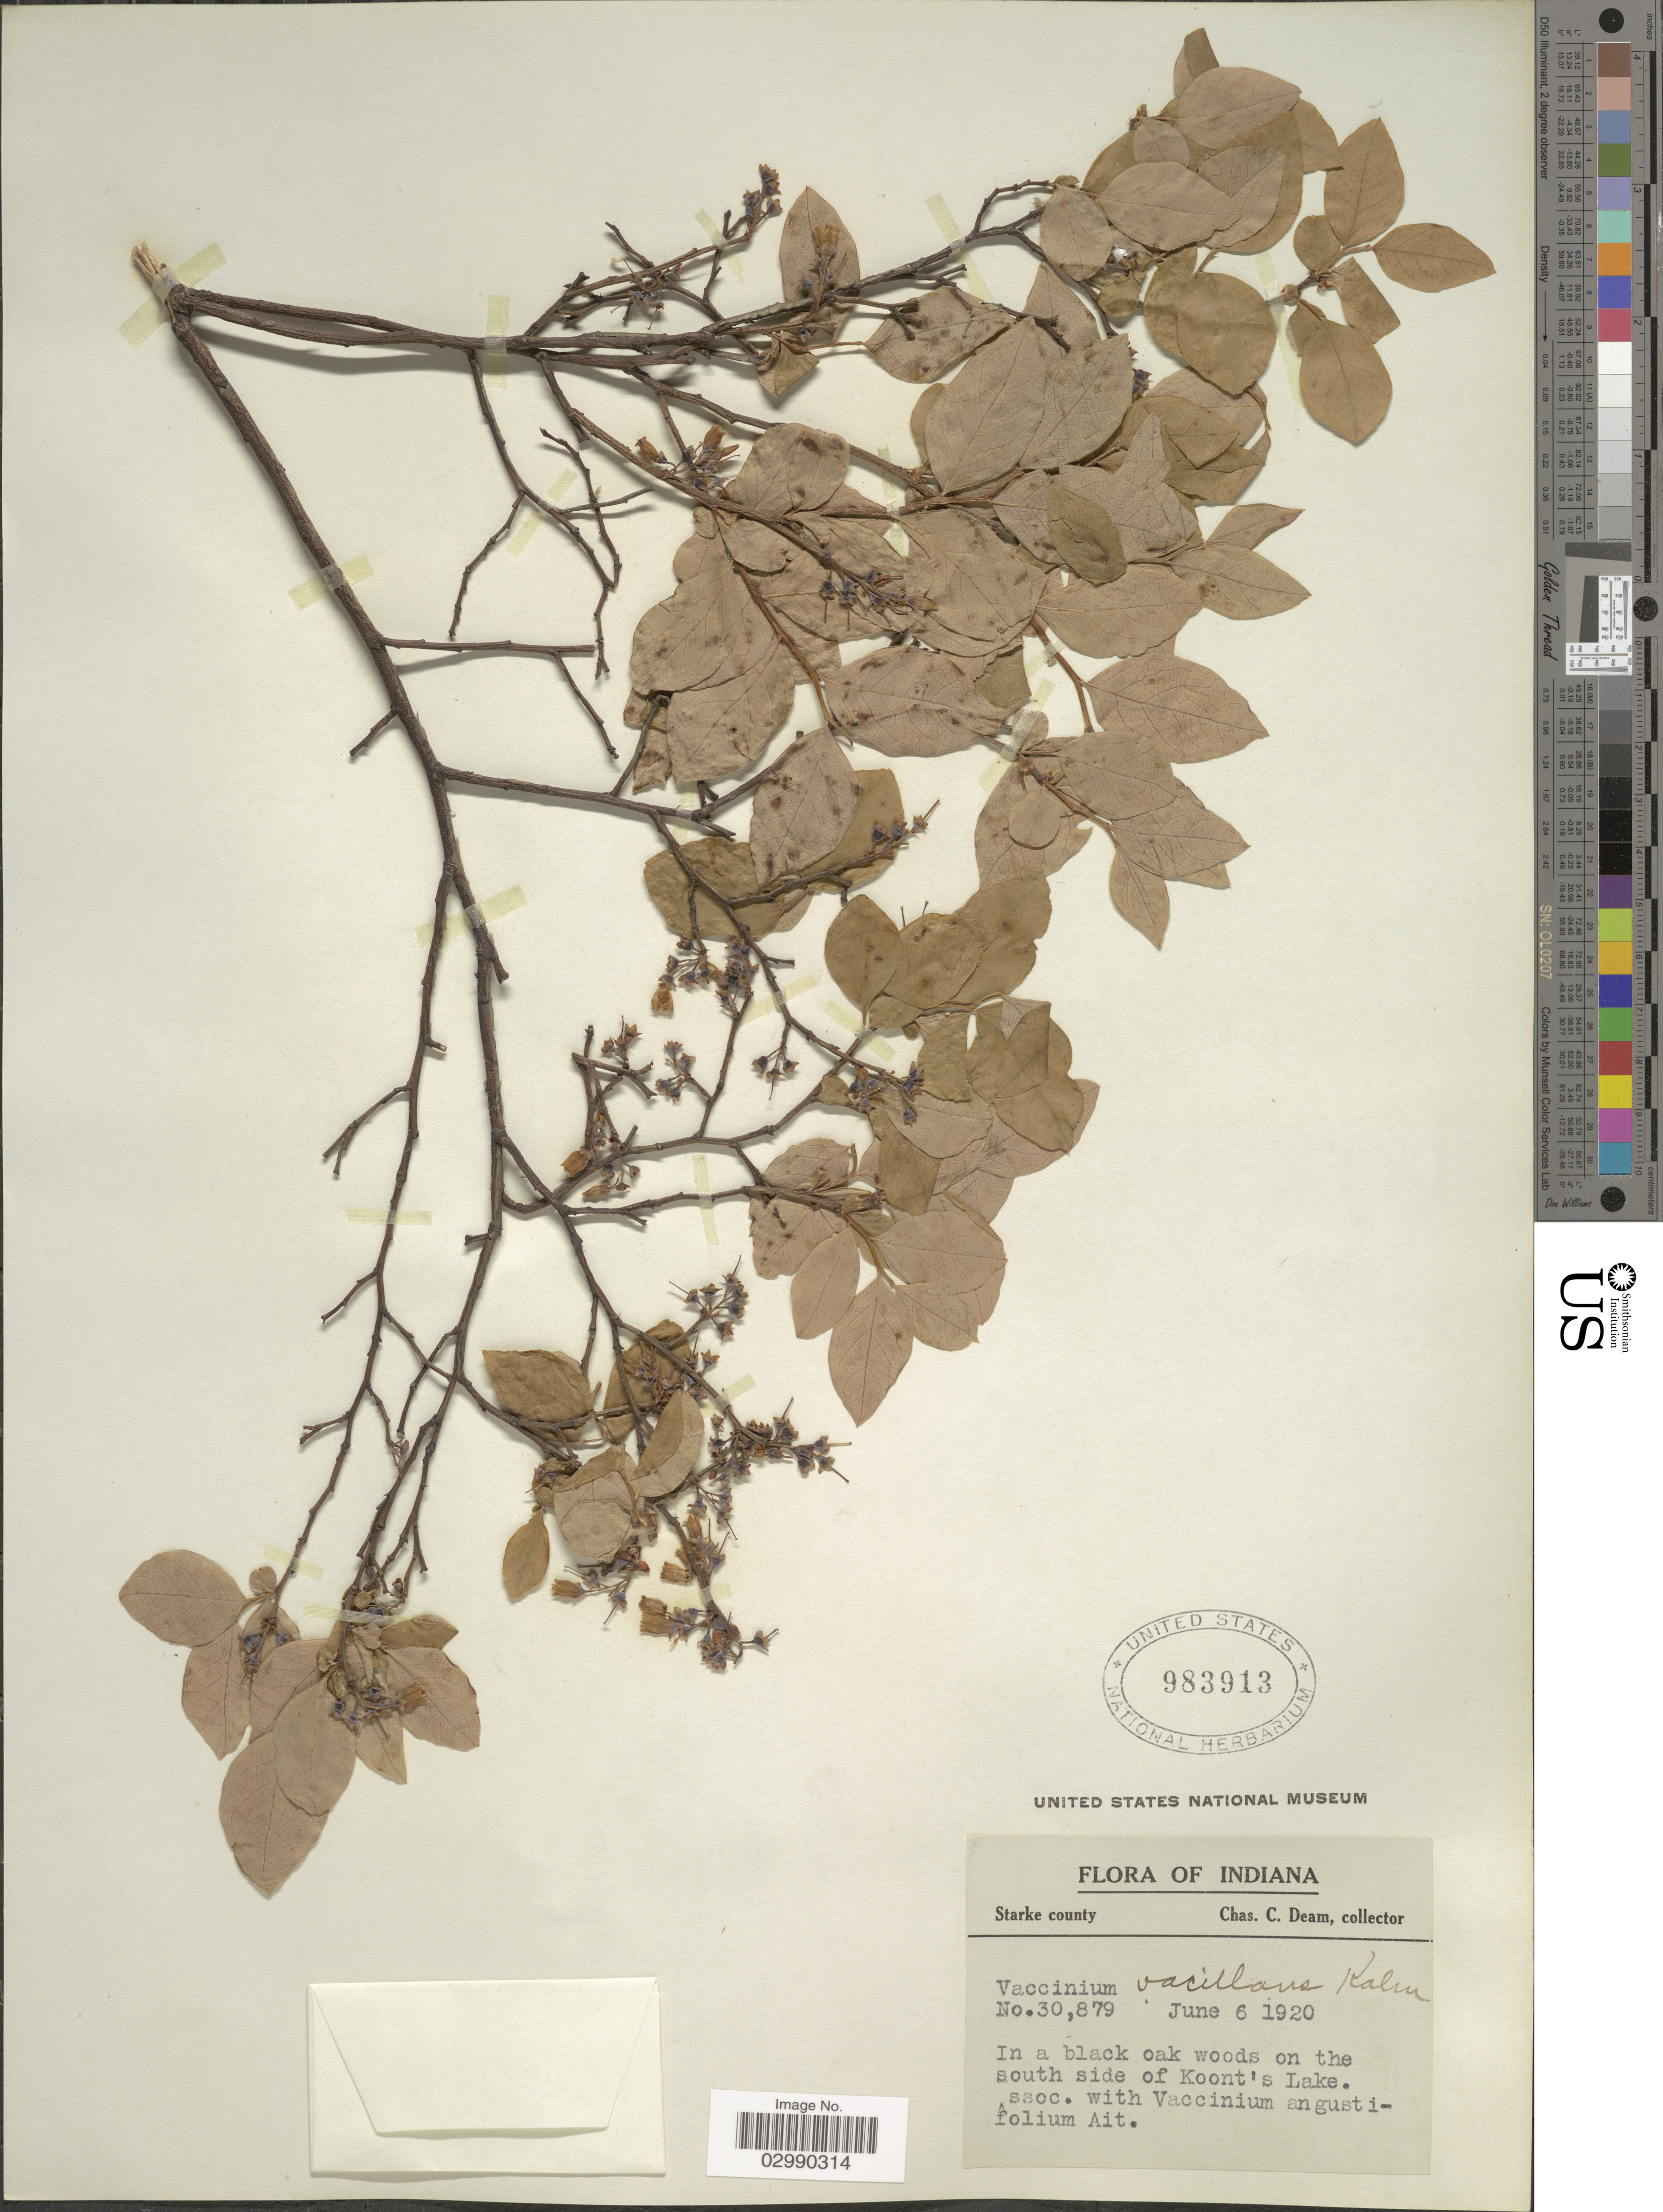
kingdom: Plantae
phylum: Tracheophyta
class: Magnoliopsida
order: Ericales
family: Ericaceae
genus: Vaccinium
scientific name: Vaccinium vacillans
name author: Kalm ex Torr.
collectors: C. Deam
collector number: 30879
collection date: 1920-06-06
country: United States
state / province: Indiana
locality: Starke county, In a black oak woods on the south side of Koont's Lake.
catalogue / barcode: US 983913